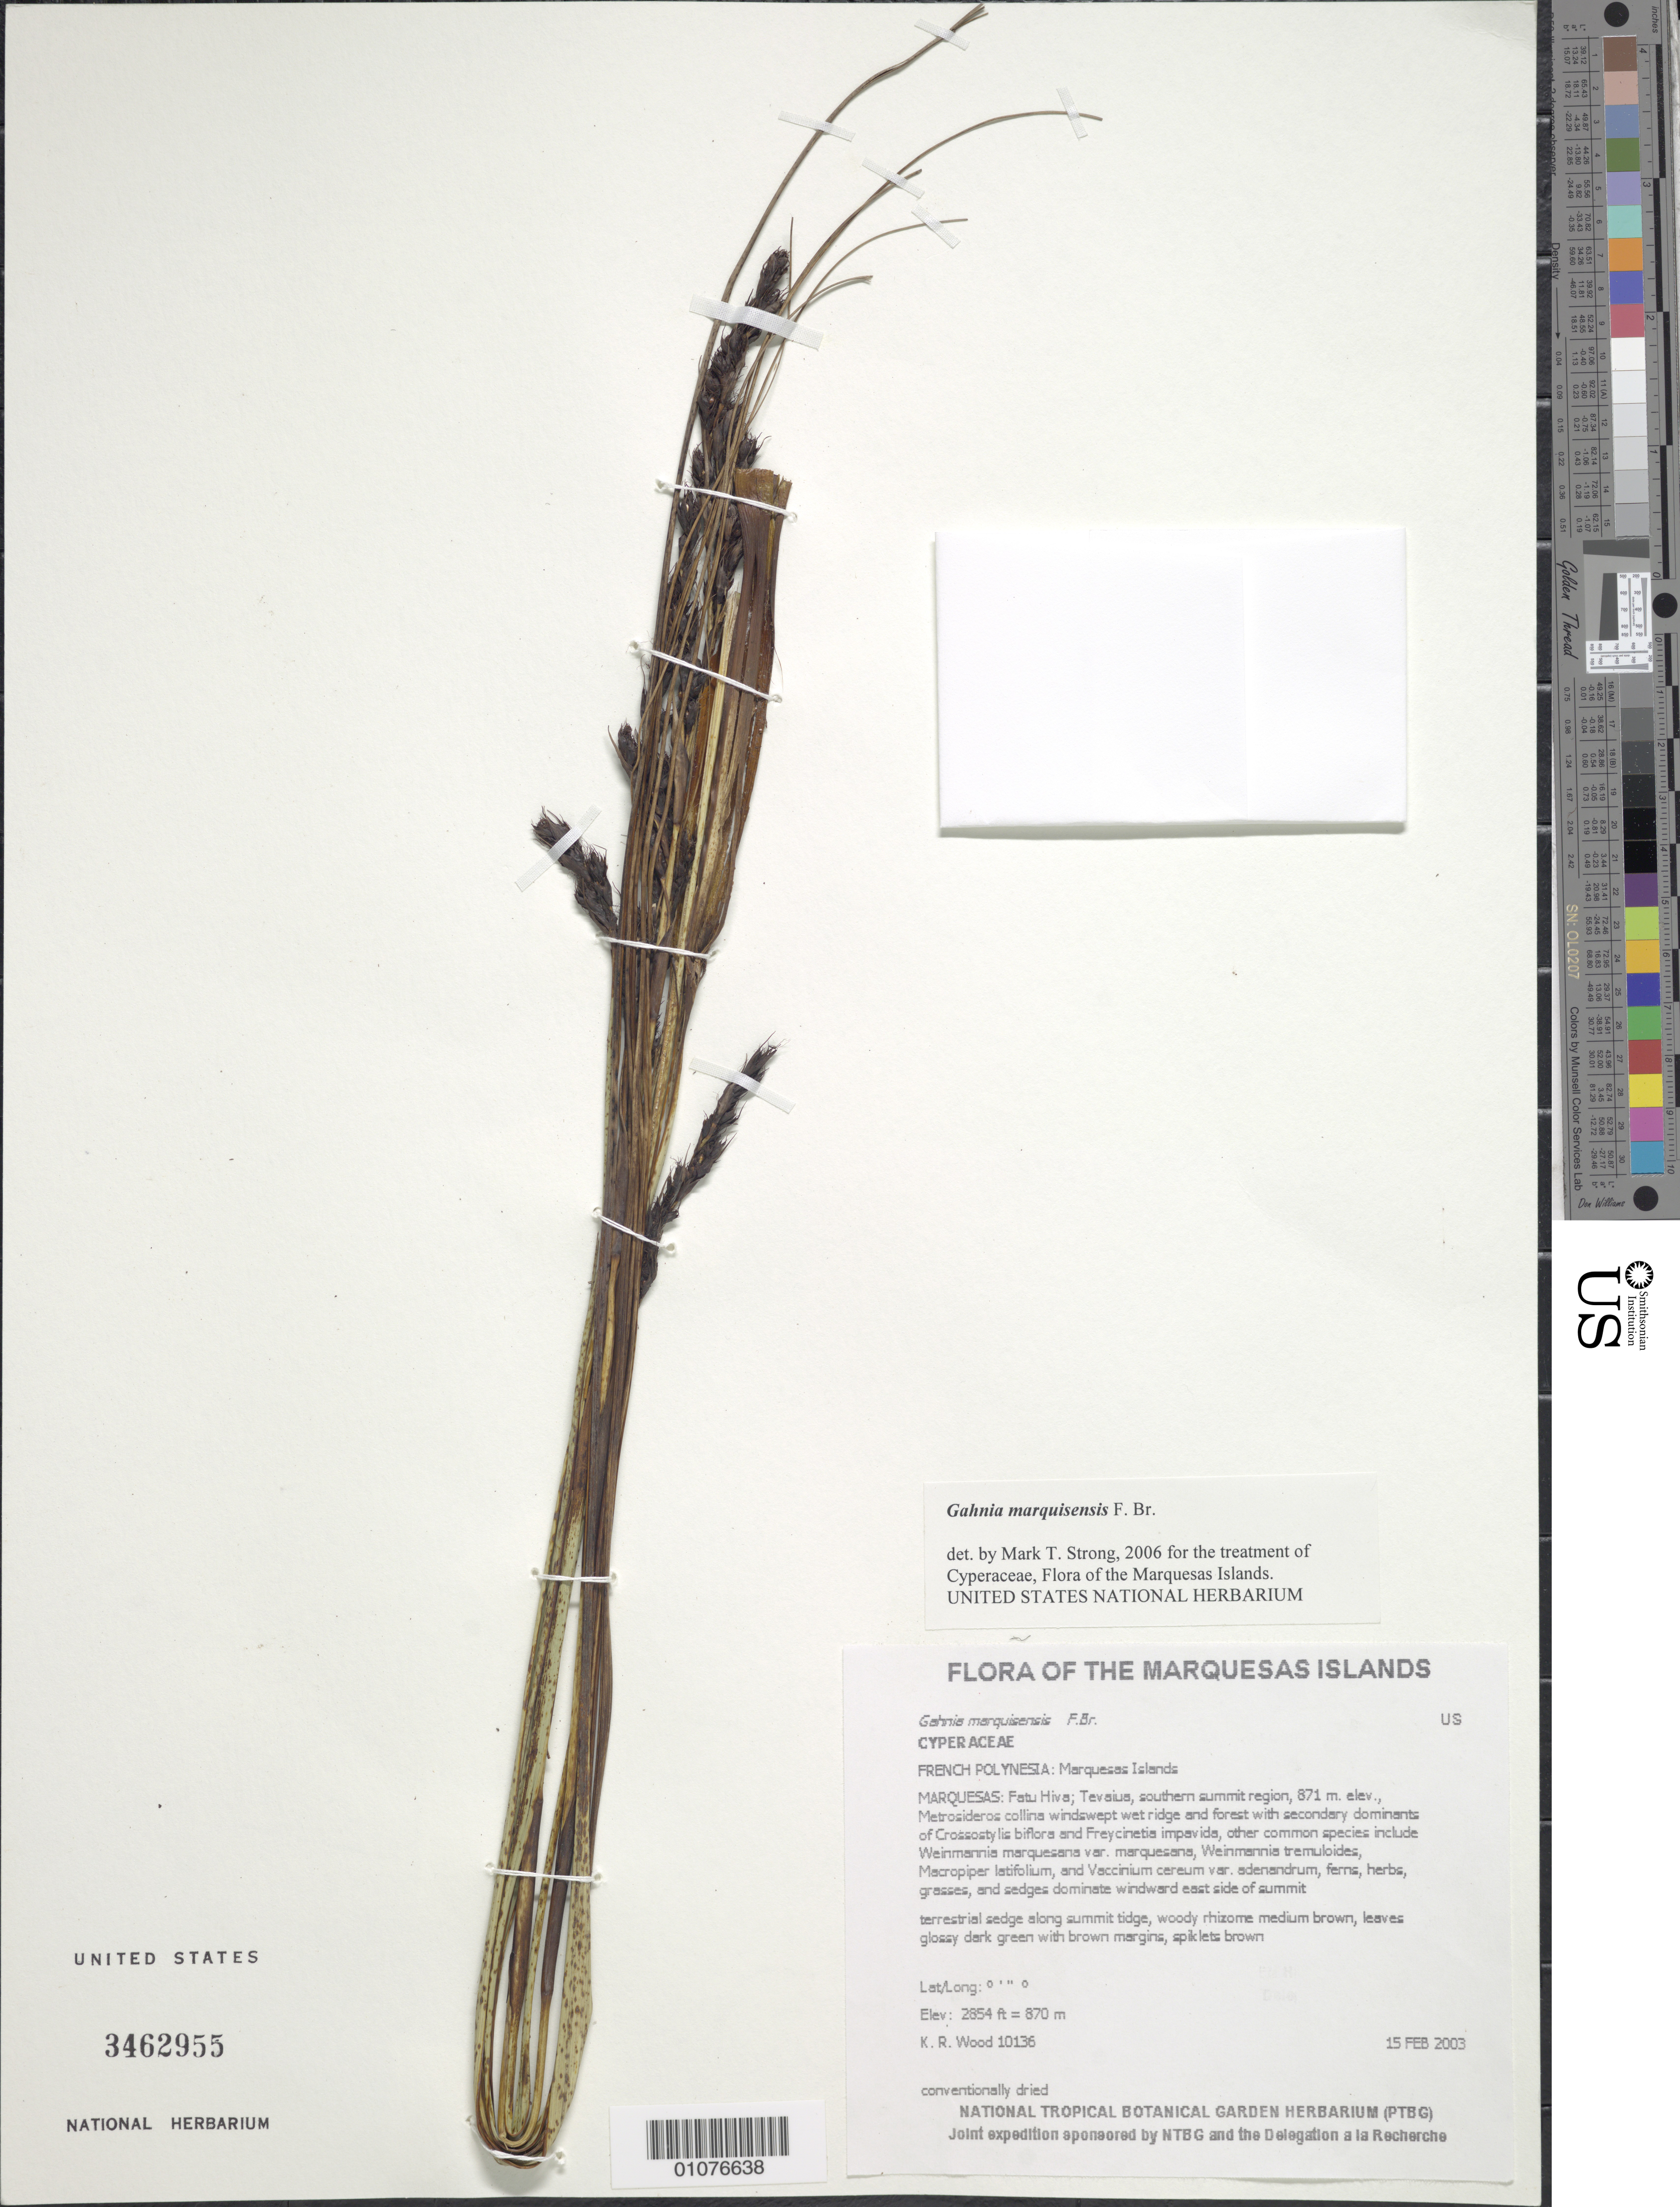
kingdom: Plantae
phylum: Tracheophyta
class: Liliopsida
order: Poales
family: Cyperaceae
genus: Gahnia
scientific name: Gahnia marquisensis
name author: F. Br.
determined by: Lorence, David H., (PTBG), National Tropical Botanical Garden (UNITED STATES)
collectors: K. R. Wood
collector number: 10136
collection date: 2003-02-15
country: French Polynesia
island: Fatu Hiva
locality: Tevaiua, southern summit region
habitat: Metrosideros collina windswept wet ridge and forest; along summit edge ,crest, E aspect, moderate slope, open, wet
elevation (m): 871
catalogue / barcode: US 3462955